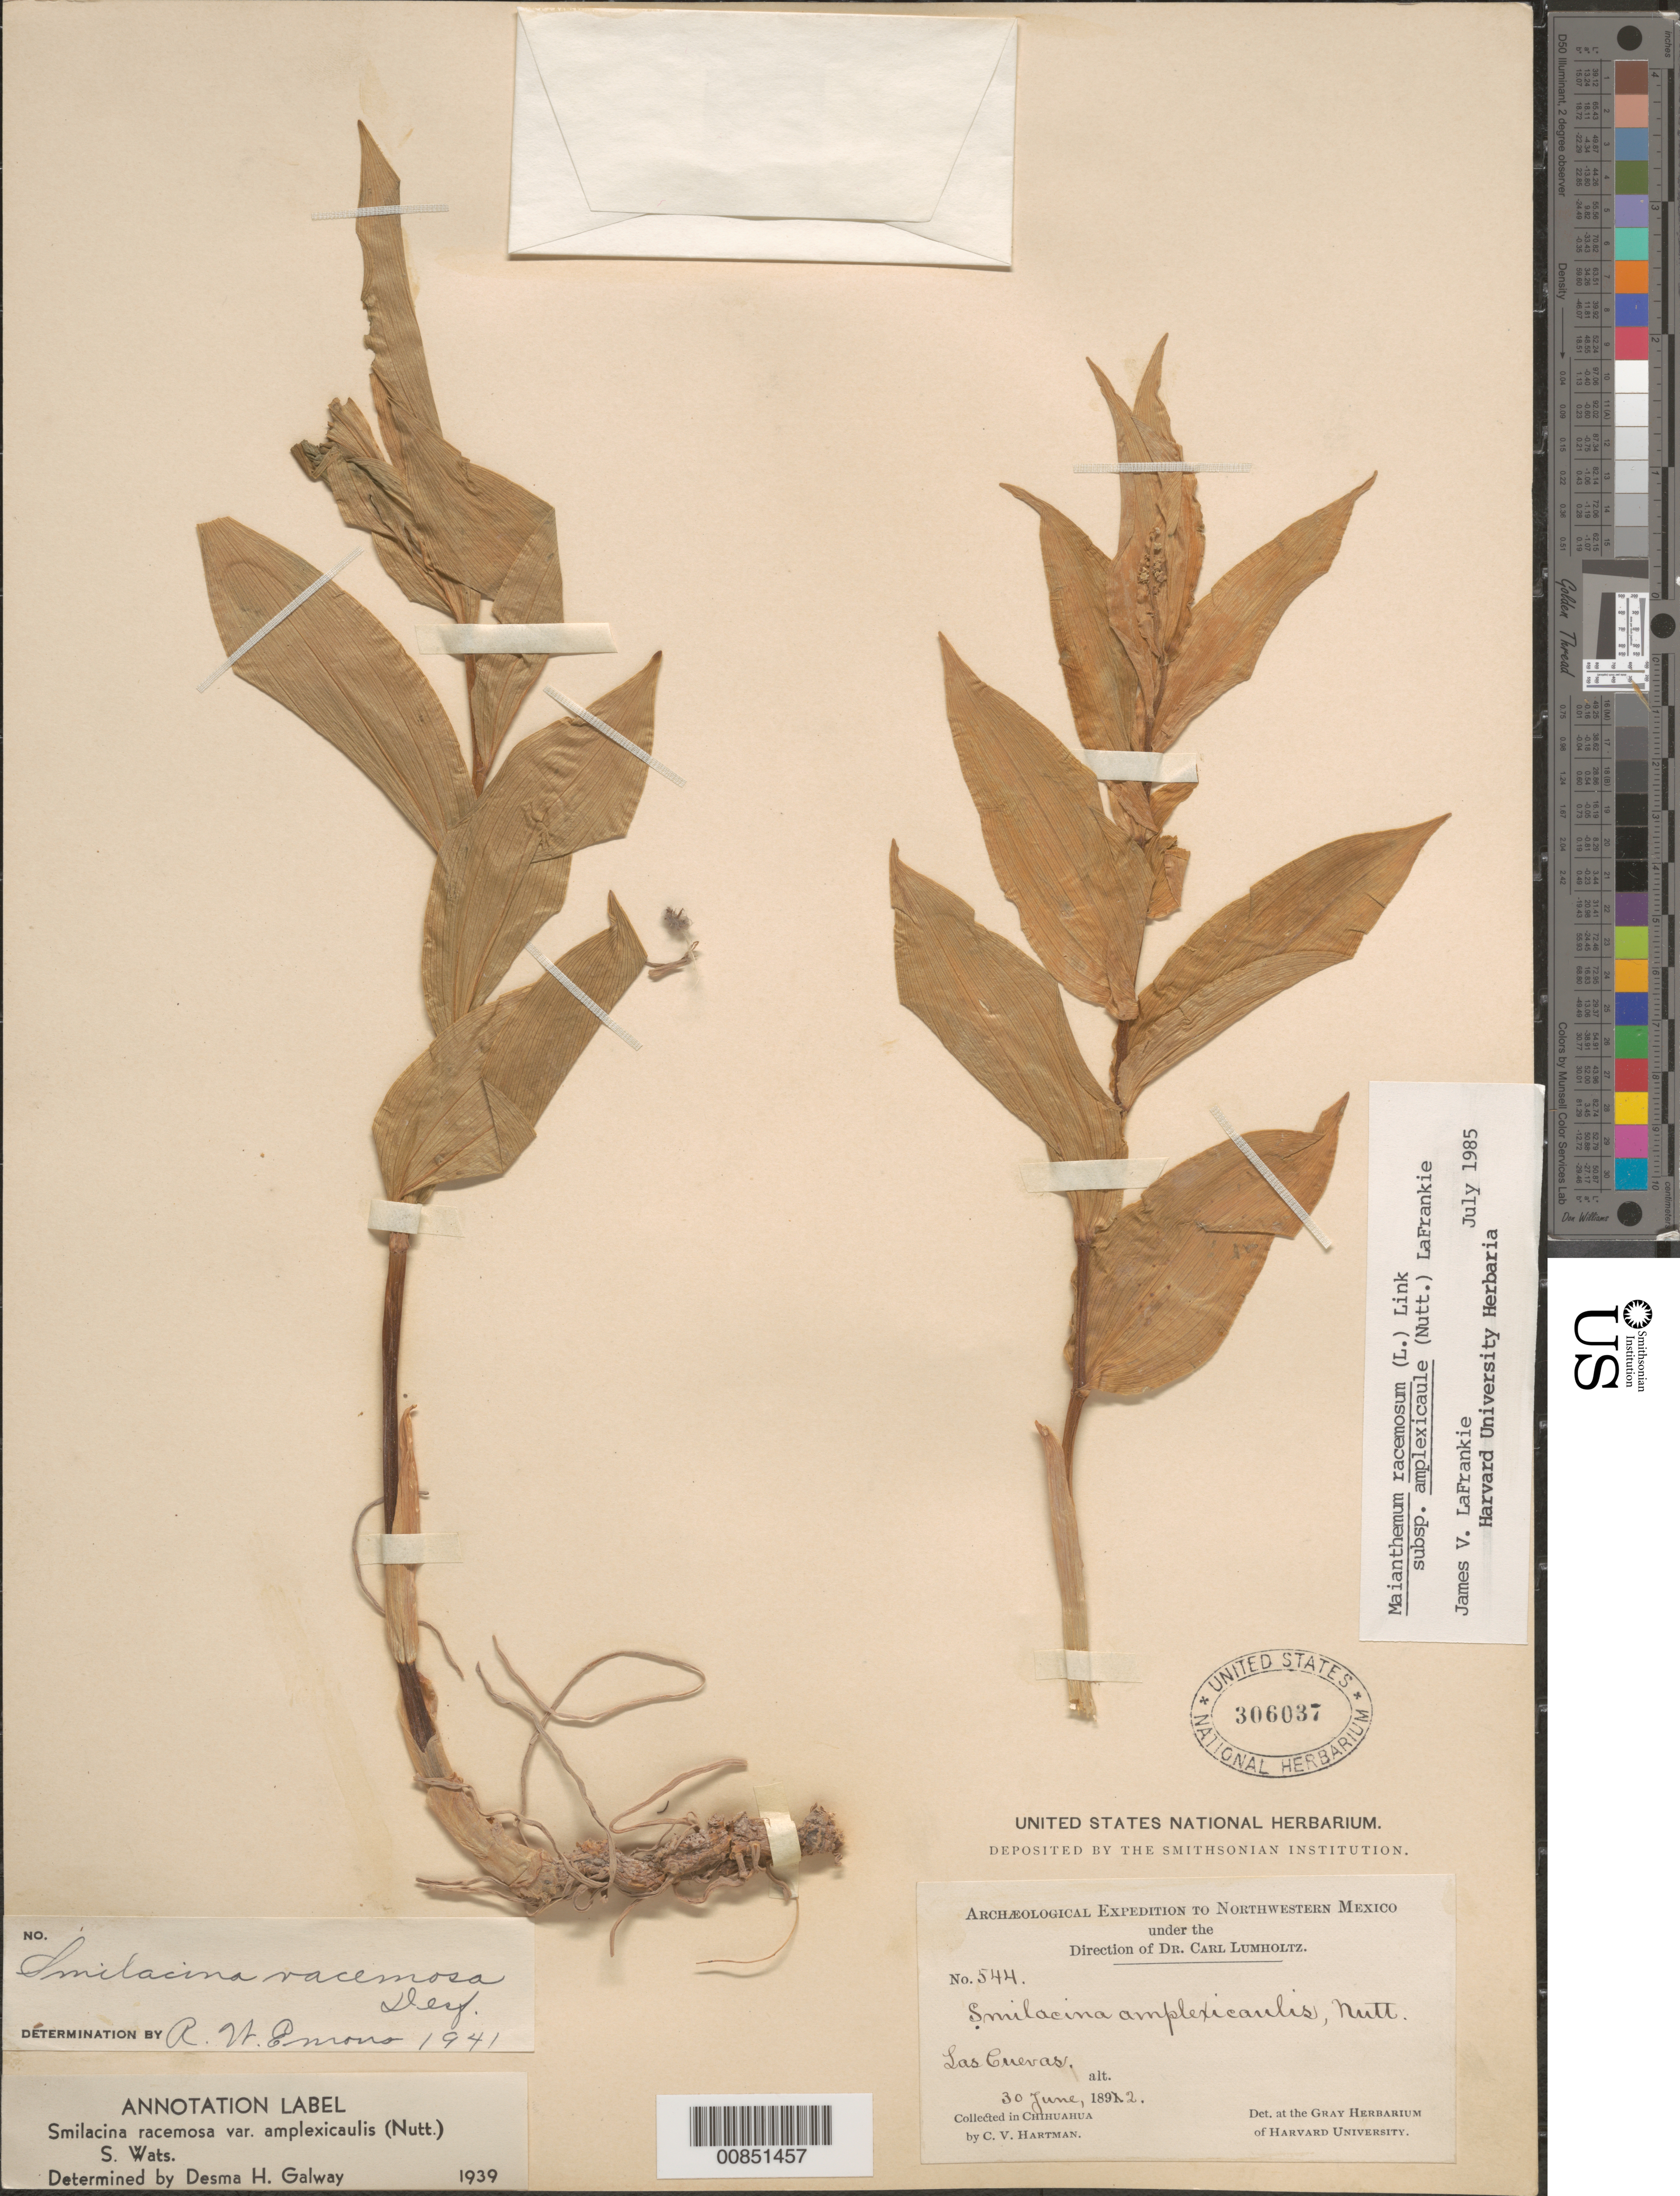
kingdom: Plantae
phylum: Tracheophyta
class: Liliopsida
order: Asparagales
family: Asparagaceae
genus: Maianthemum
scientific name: Maianthemum racemosum subsp. amplexicaule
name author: (Nutt.) LaFrankie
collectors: C. V. Hartman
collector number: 544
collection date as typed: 30 Jun 1892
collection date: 1892-06-30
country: Mexico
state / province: Chihuahua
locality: Las Cuevas, Chihuahua.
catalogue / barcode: US 306037